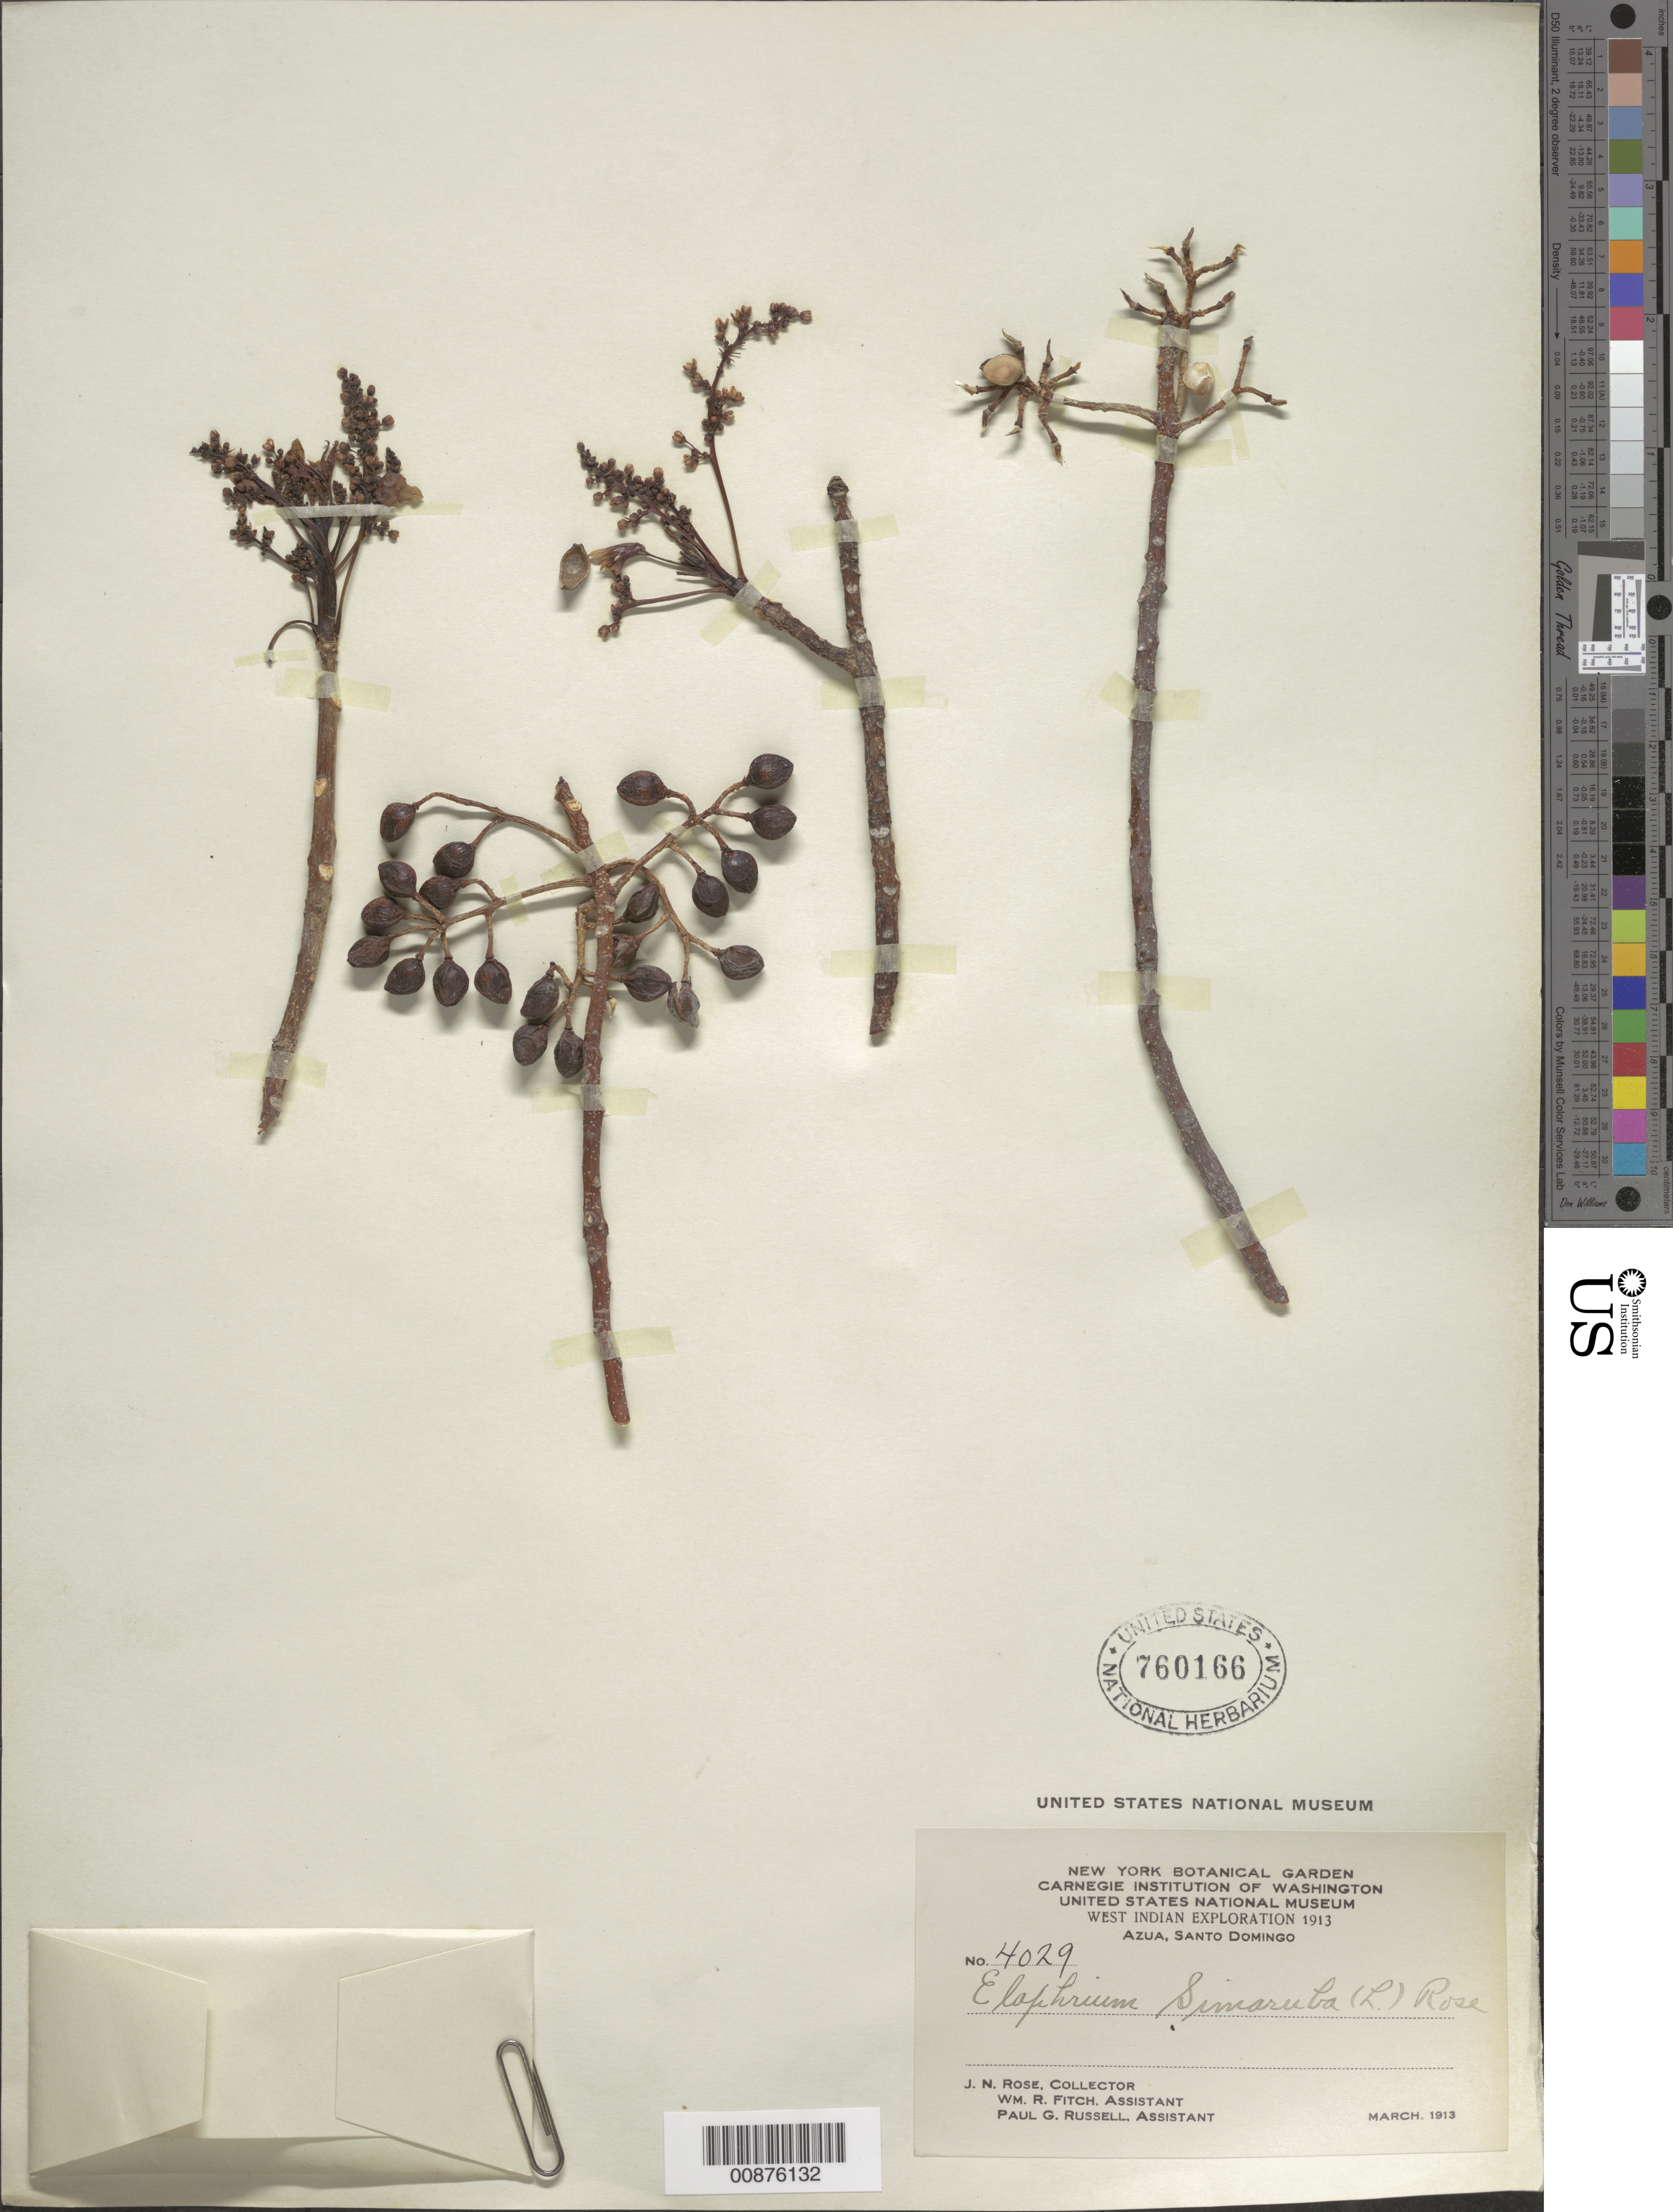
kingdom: Plantae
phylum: Tracheophyta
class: Magnoliopsida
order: Sapindales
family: Burseraceae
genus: Bursera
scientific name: Bursera simaruba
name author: (L.) Sarg.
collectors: J. N. Rose, W. R. Fitch & P. G. Russell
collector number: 4029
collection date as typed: Mar 1913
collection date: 1913-03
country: Dominican Republic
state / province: Azua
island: Hispaniola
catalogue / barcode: US 760166